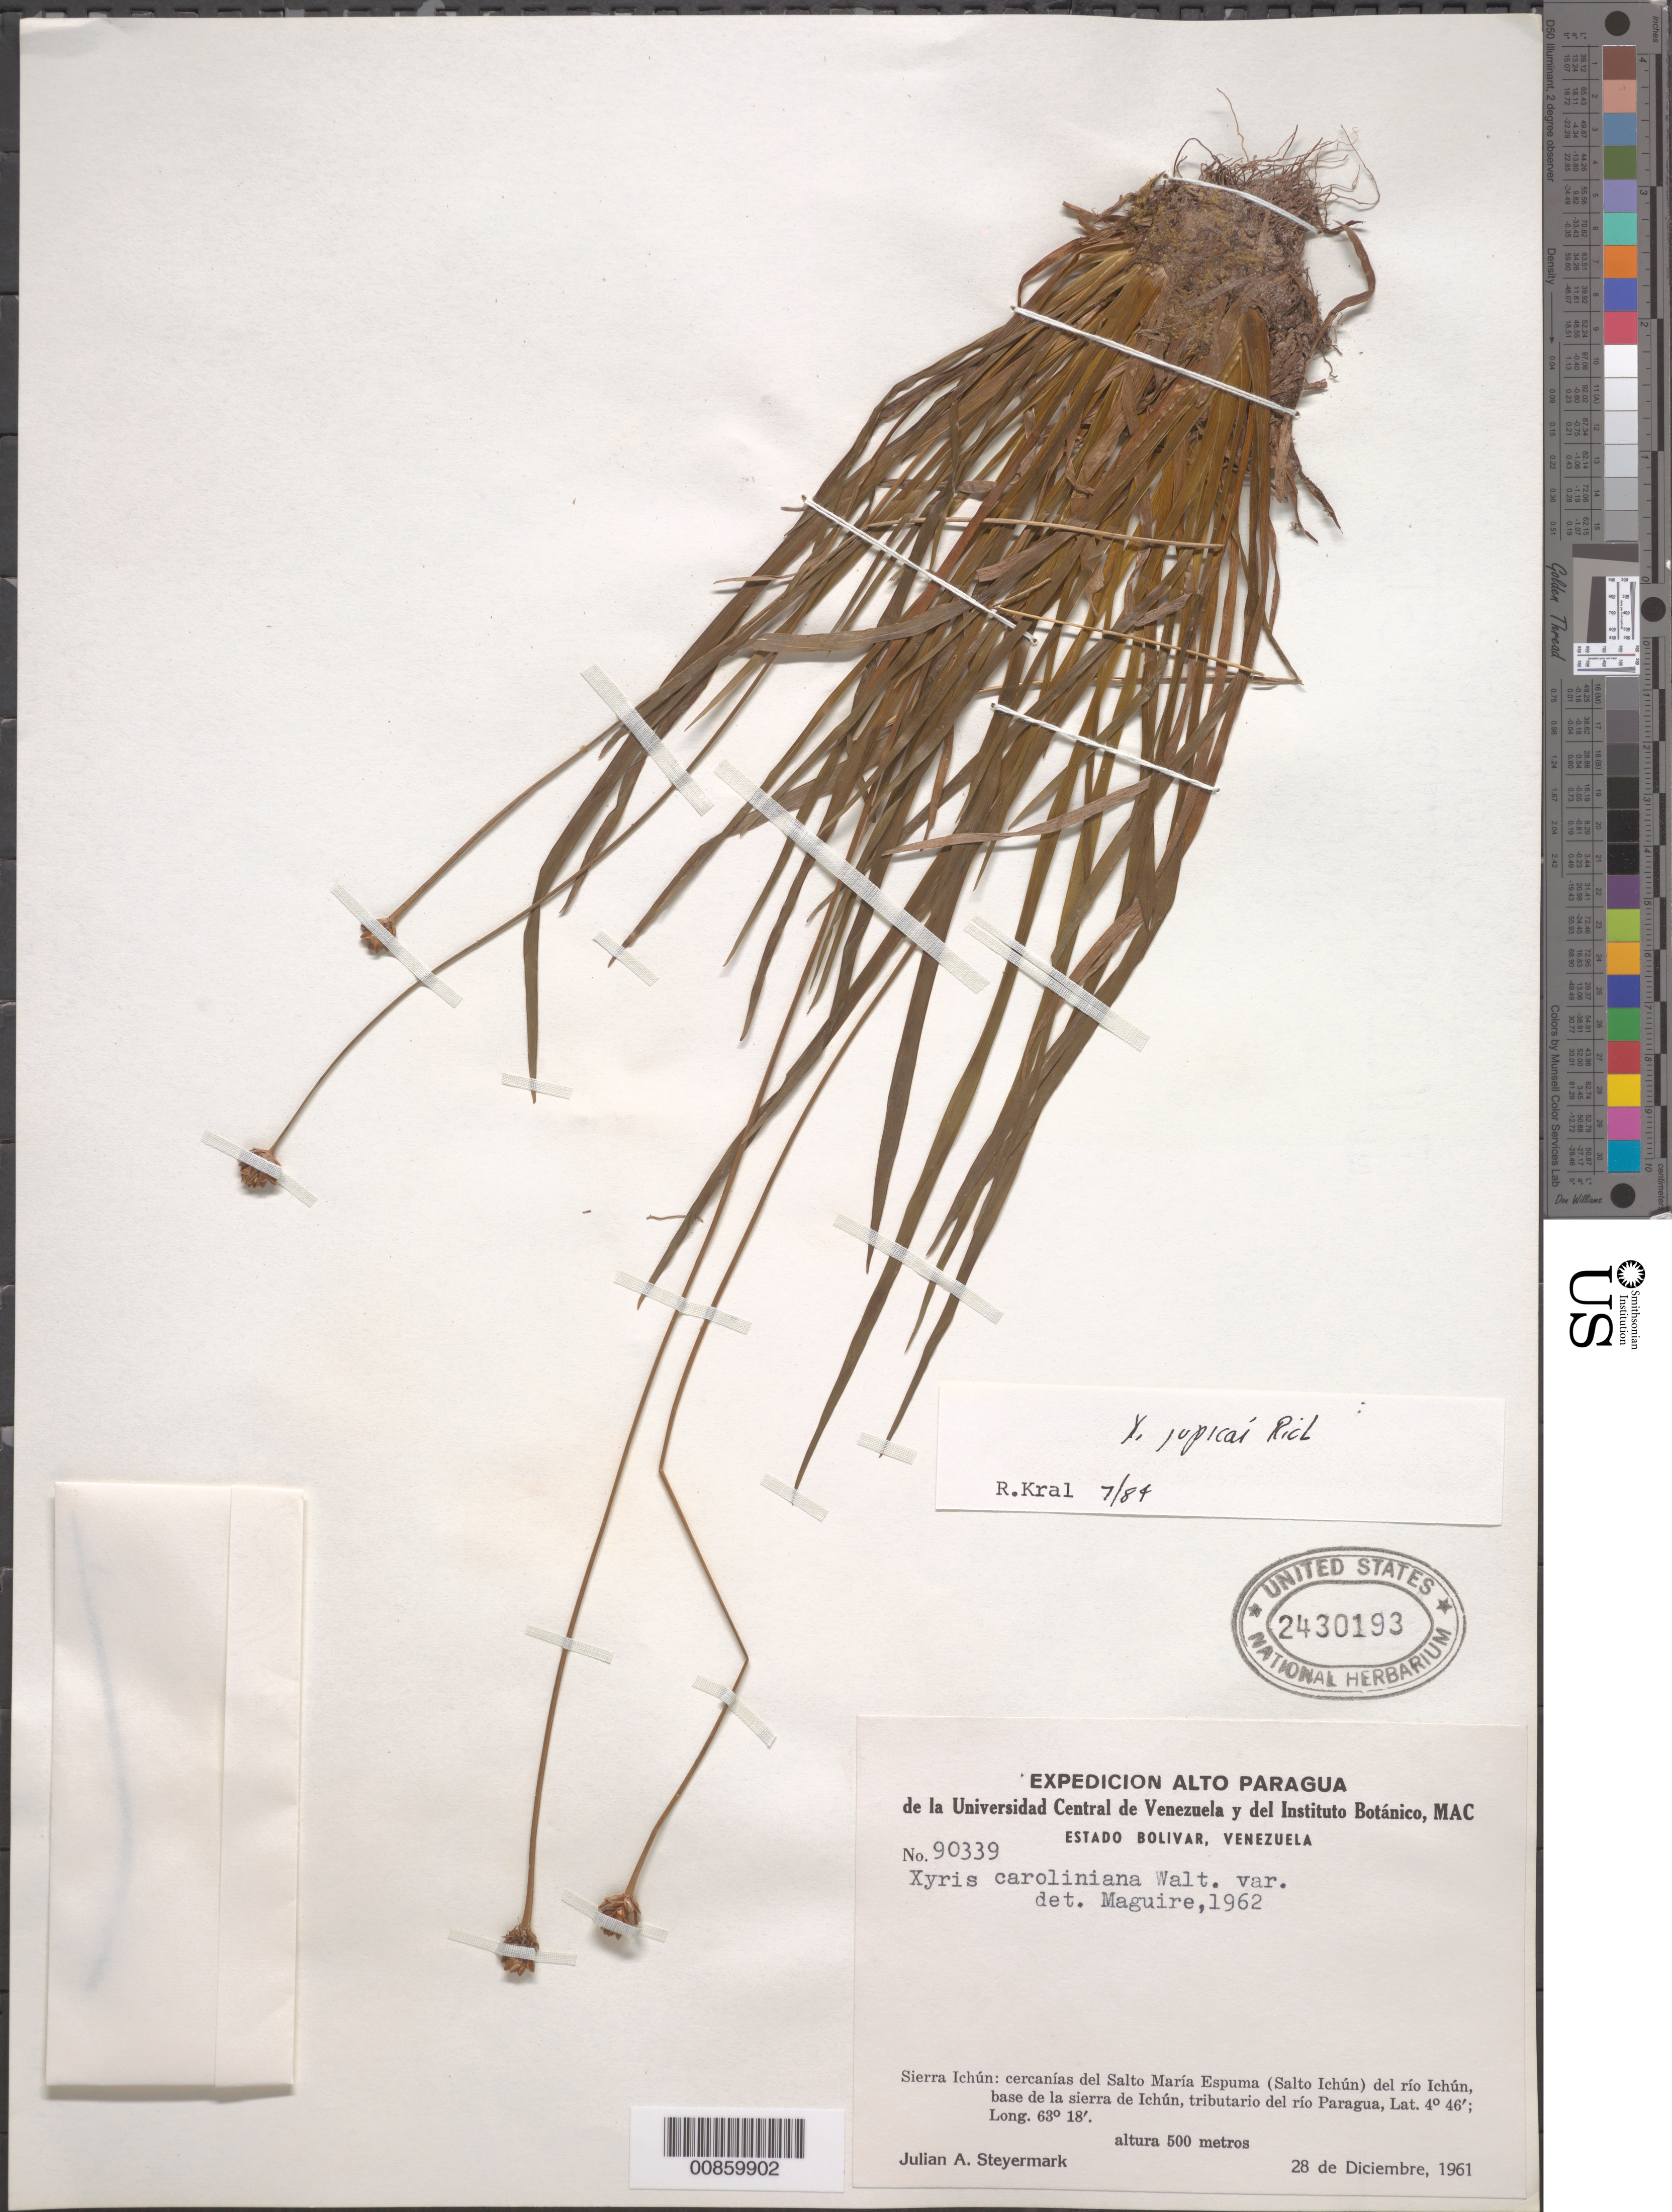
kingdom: Plantae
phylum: Tracheophyta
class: Liliopsida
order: Poales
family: Xyridaceae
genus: Xyris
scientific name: Xyris jupicai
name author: Rich.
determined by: Kral, Robert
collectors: J. Steyermark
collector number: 90339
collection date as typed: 28-Dec-61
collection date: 1961-12-28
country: Venezuela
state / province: Bolívar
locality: Sierra Ichún, Salto María Espuma (Salto Ichún) del Río Ichún (tributary of río Paragua), base de la sierra de Ichún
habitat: Along moist sandy shore along rills and pockets.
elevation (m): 500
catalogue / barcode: US 2430193